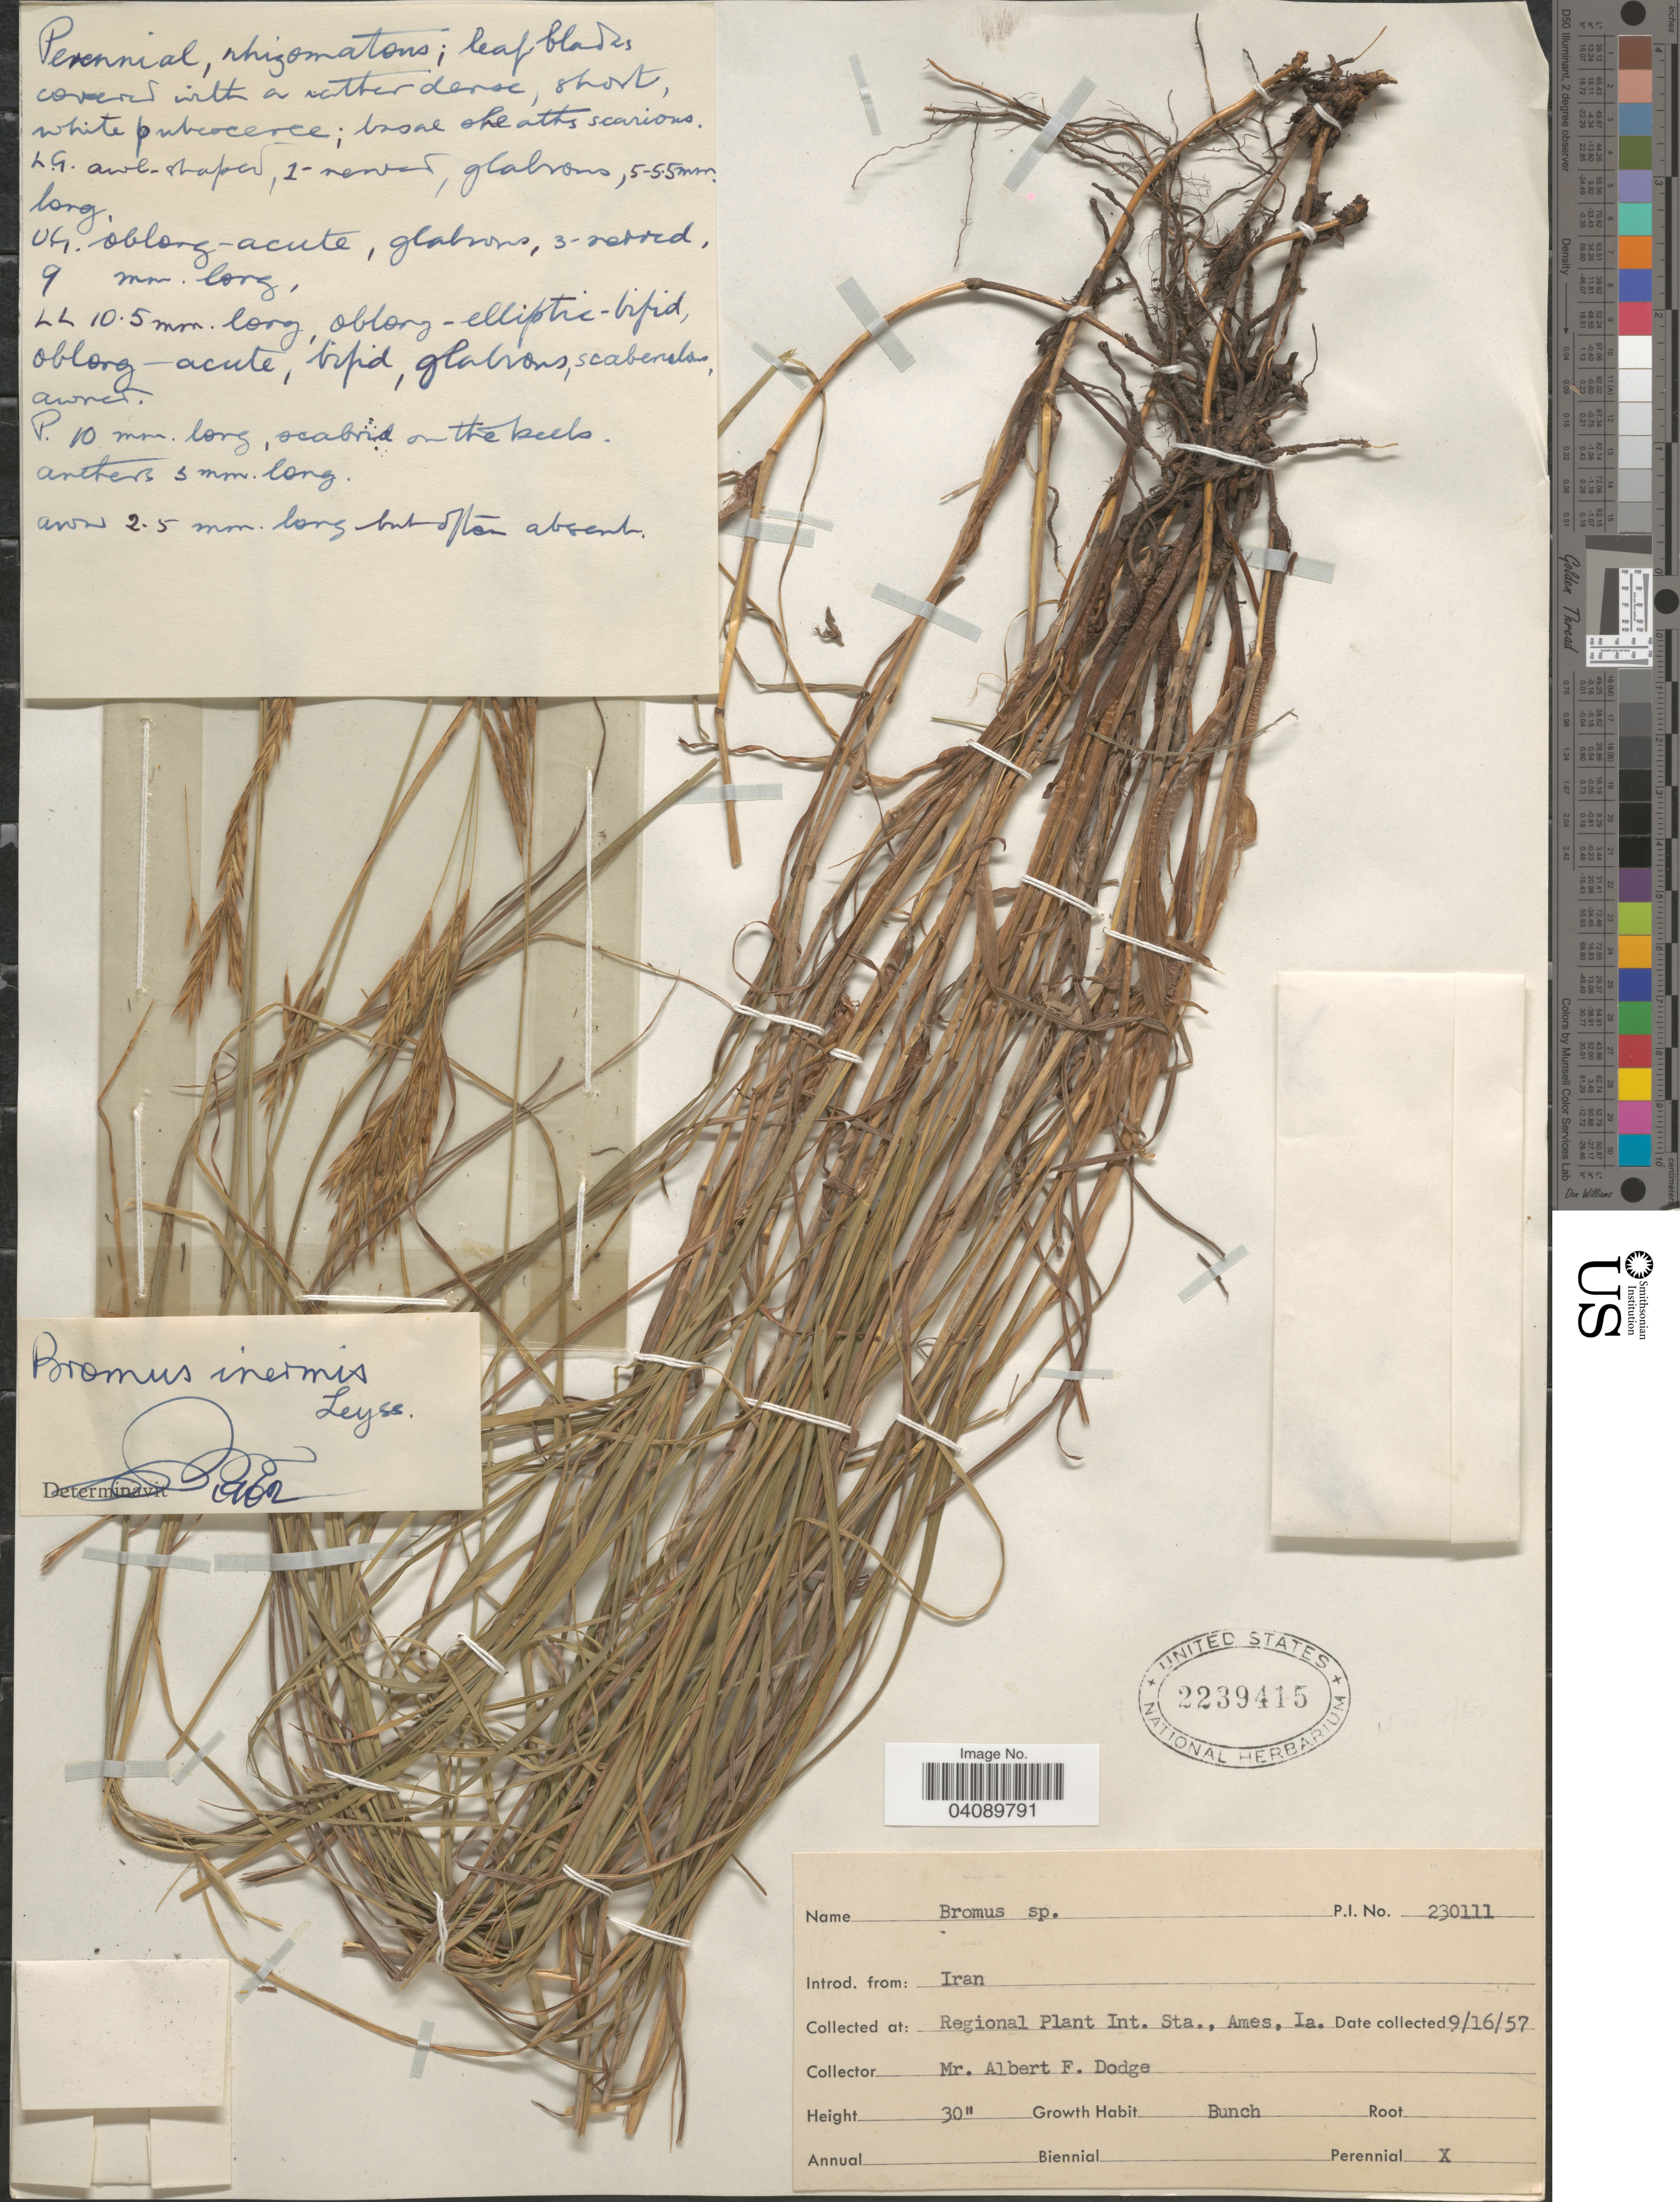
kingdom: Plantae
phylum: Tracheophyta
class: Liliopsida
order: Poales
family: Poaceae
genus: Bromus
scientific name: Bromus inermis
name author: Leyss.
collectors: A. Dodge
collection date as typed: Transcribed d/m/y: 16/9/57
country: United States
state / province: Iowa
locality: Regional Plant Int. Sta., Ames.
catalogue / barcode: US 2239415